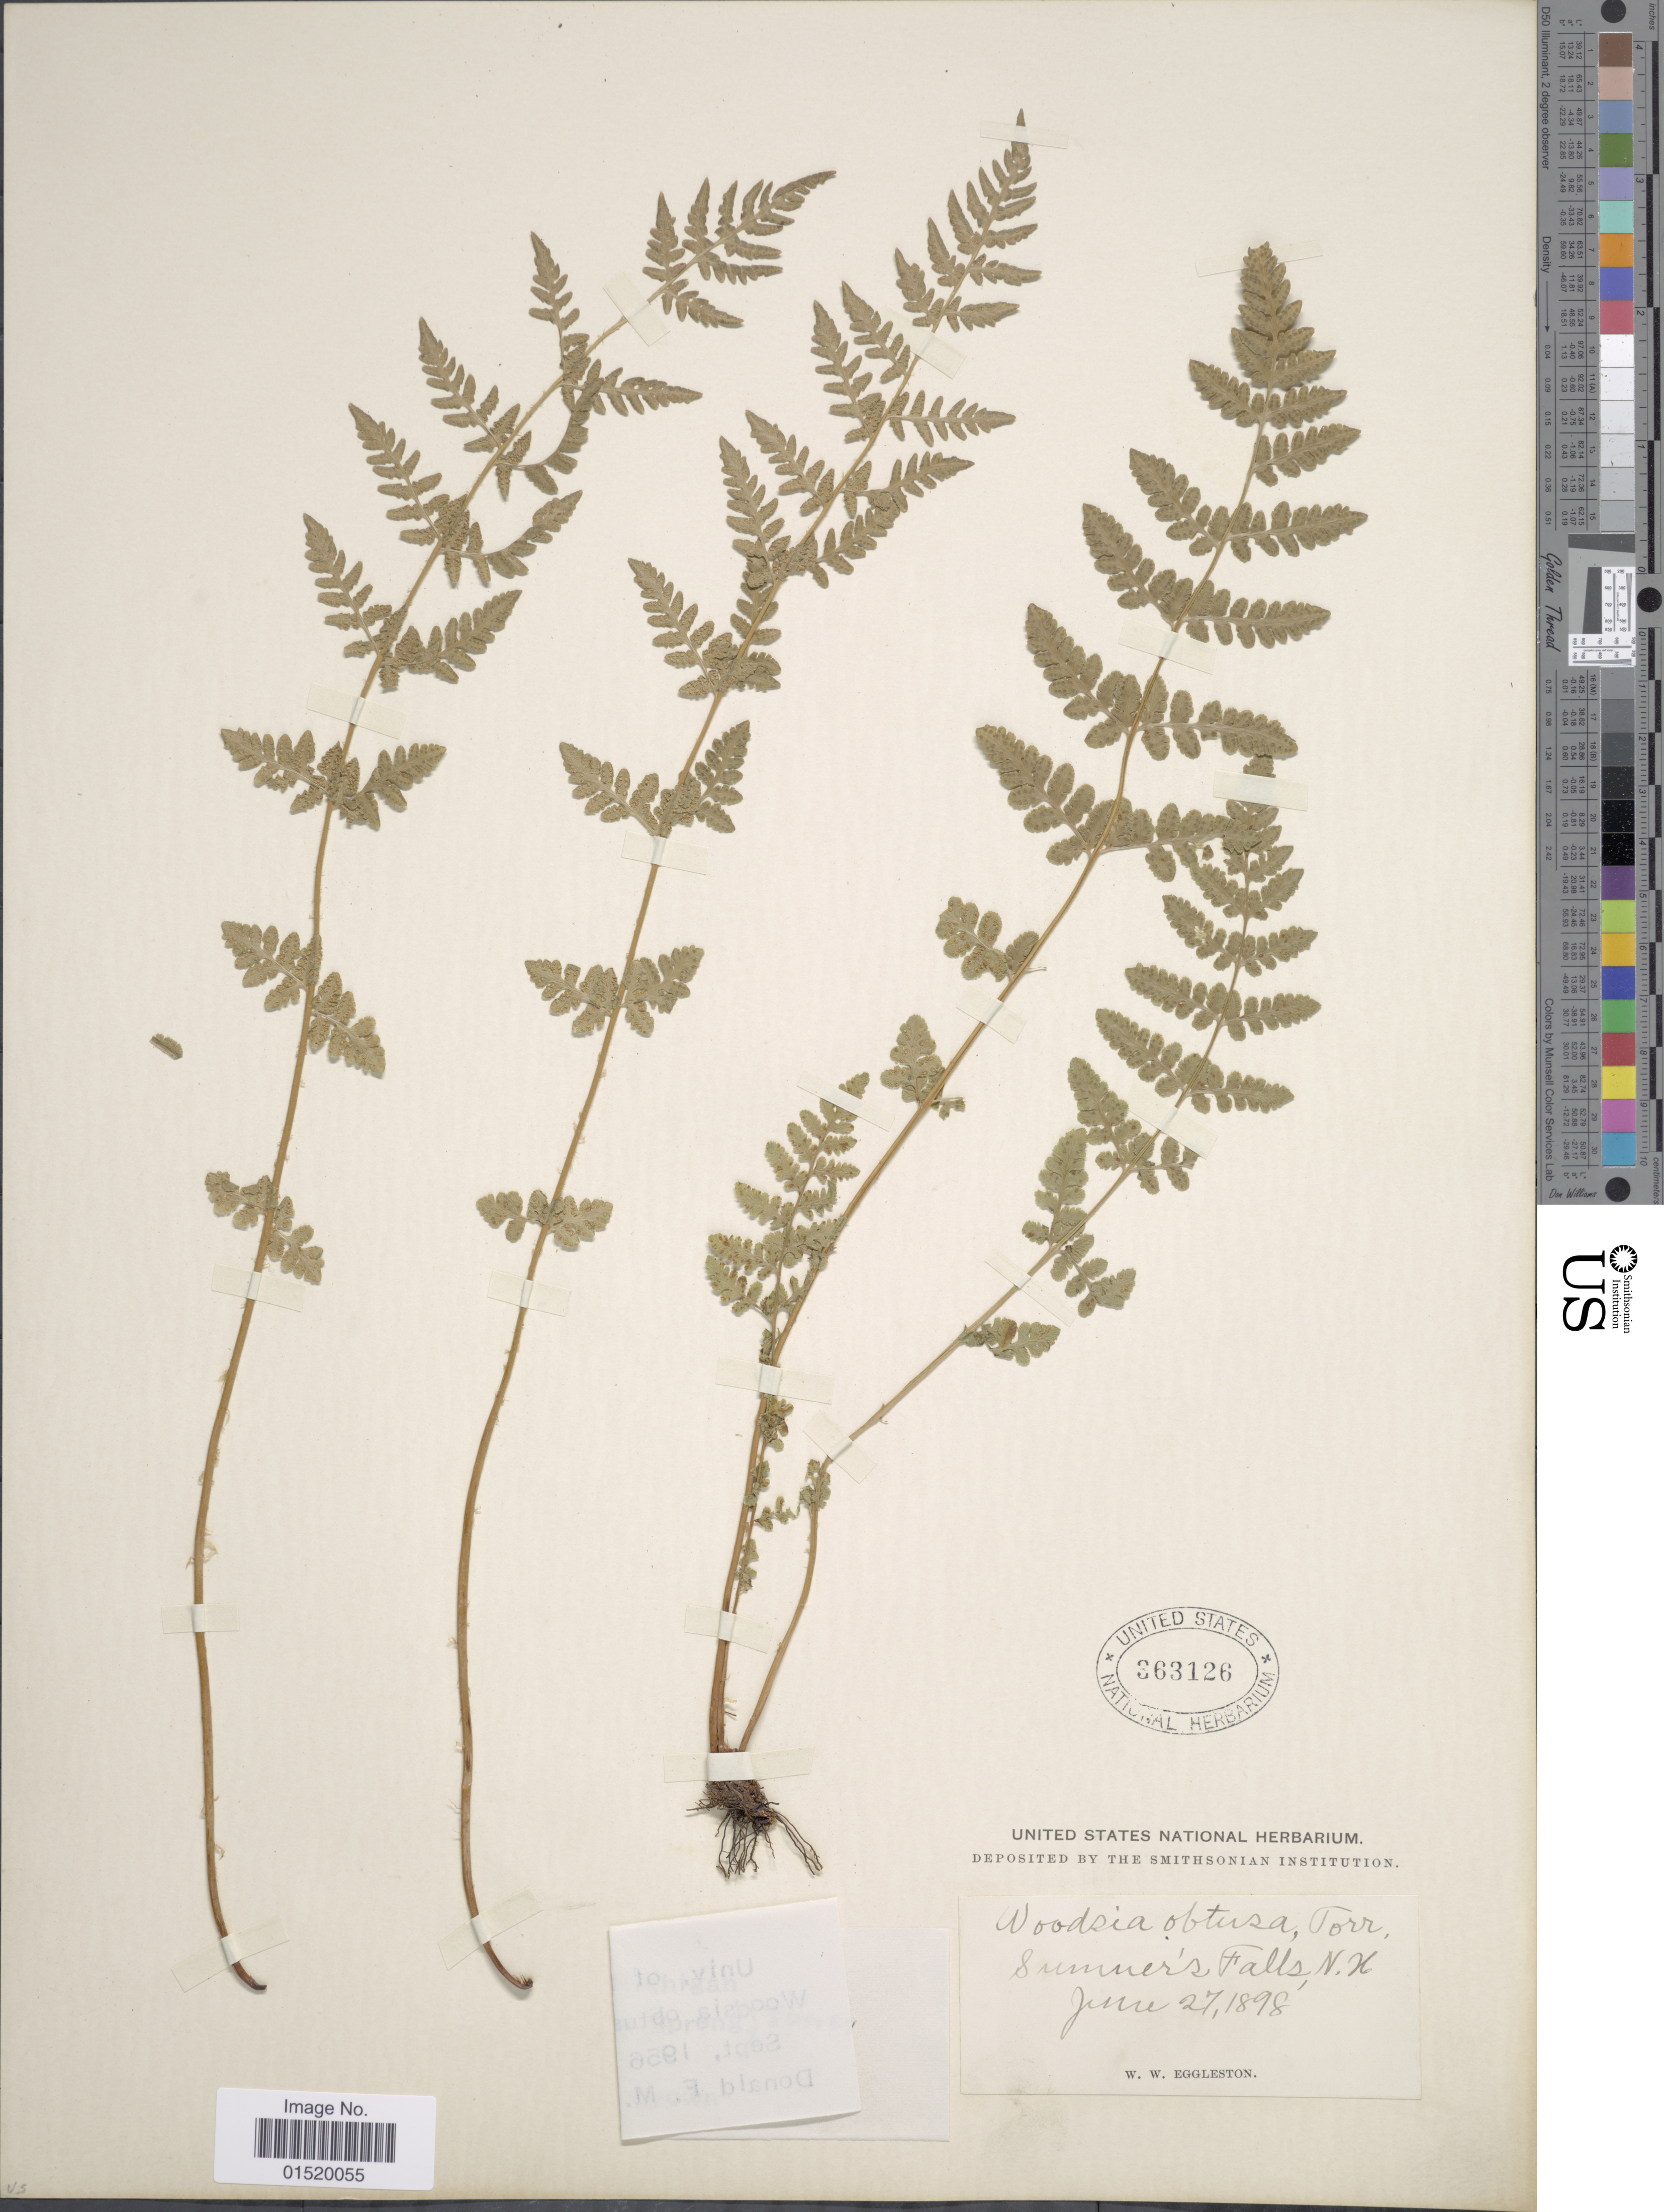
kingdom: Plantae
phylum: Tracheophyta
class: Polypodiopsida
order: Polypodiales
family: Woodsiaceae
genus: Woodsia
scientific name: Woodsia obtusa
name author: (Spreng.) Torr.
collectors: W. W. Eggleston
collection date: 1898-06-27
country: United States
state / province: New York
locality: Summers Falls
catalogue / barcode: US 363126